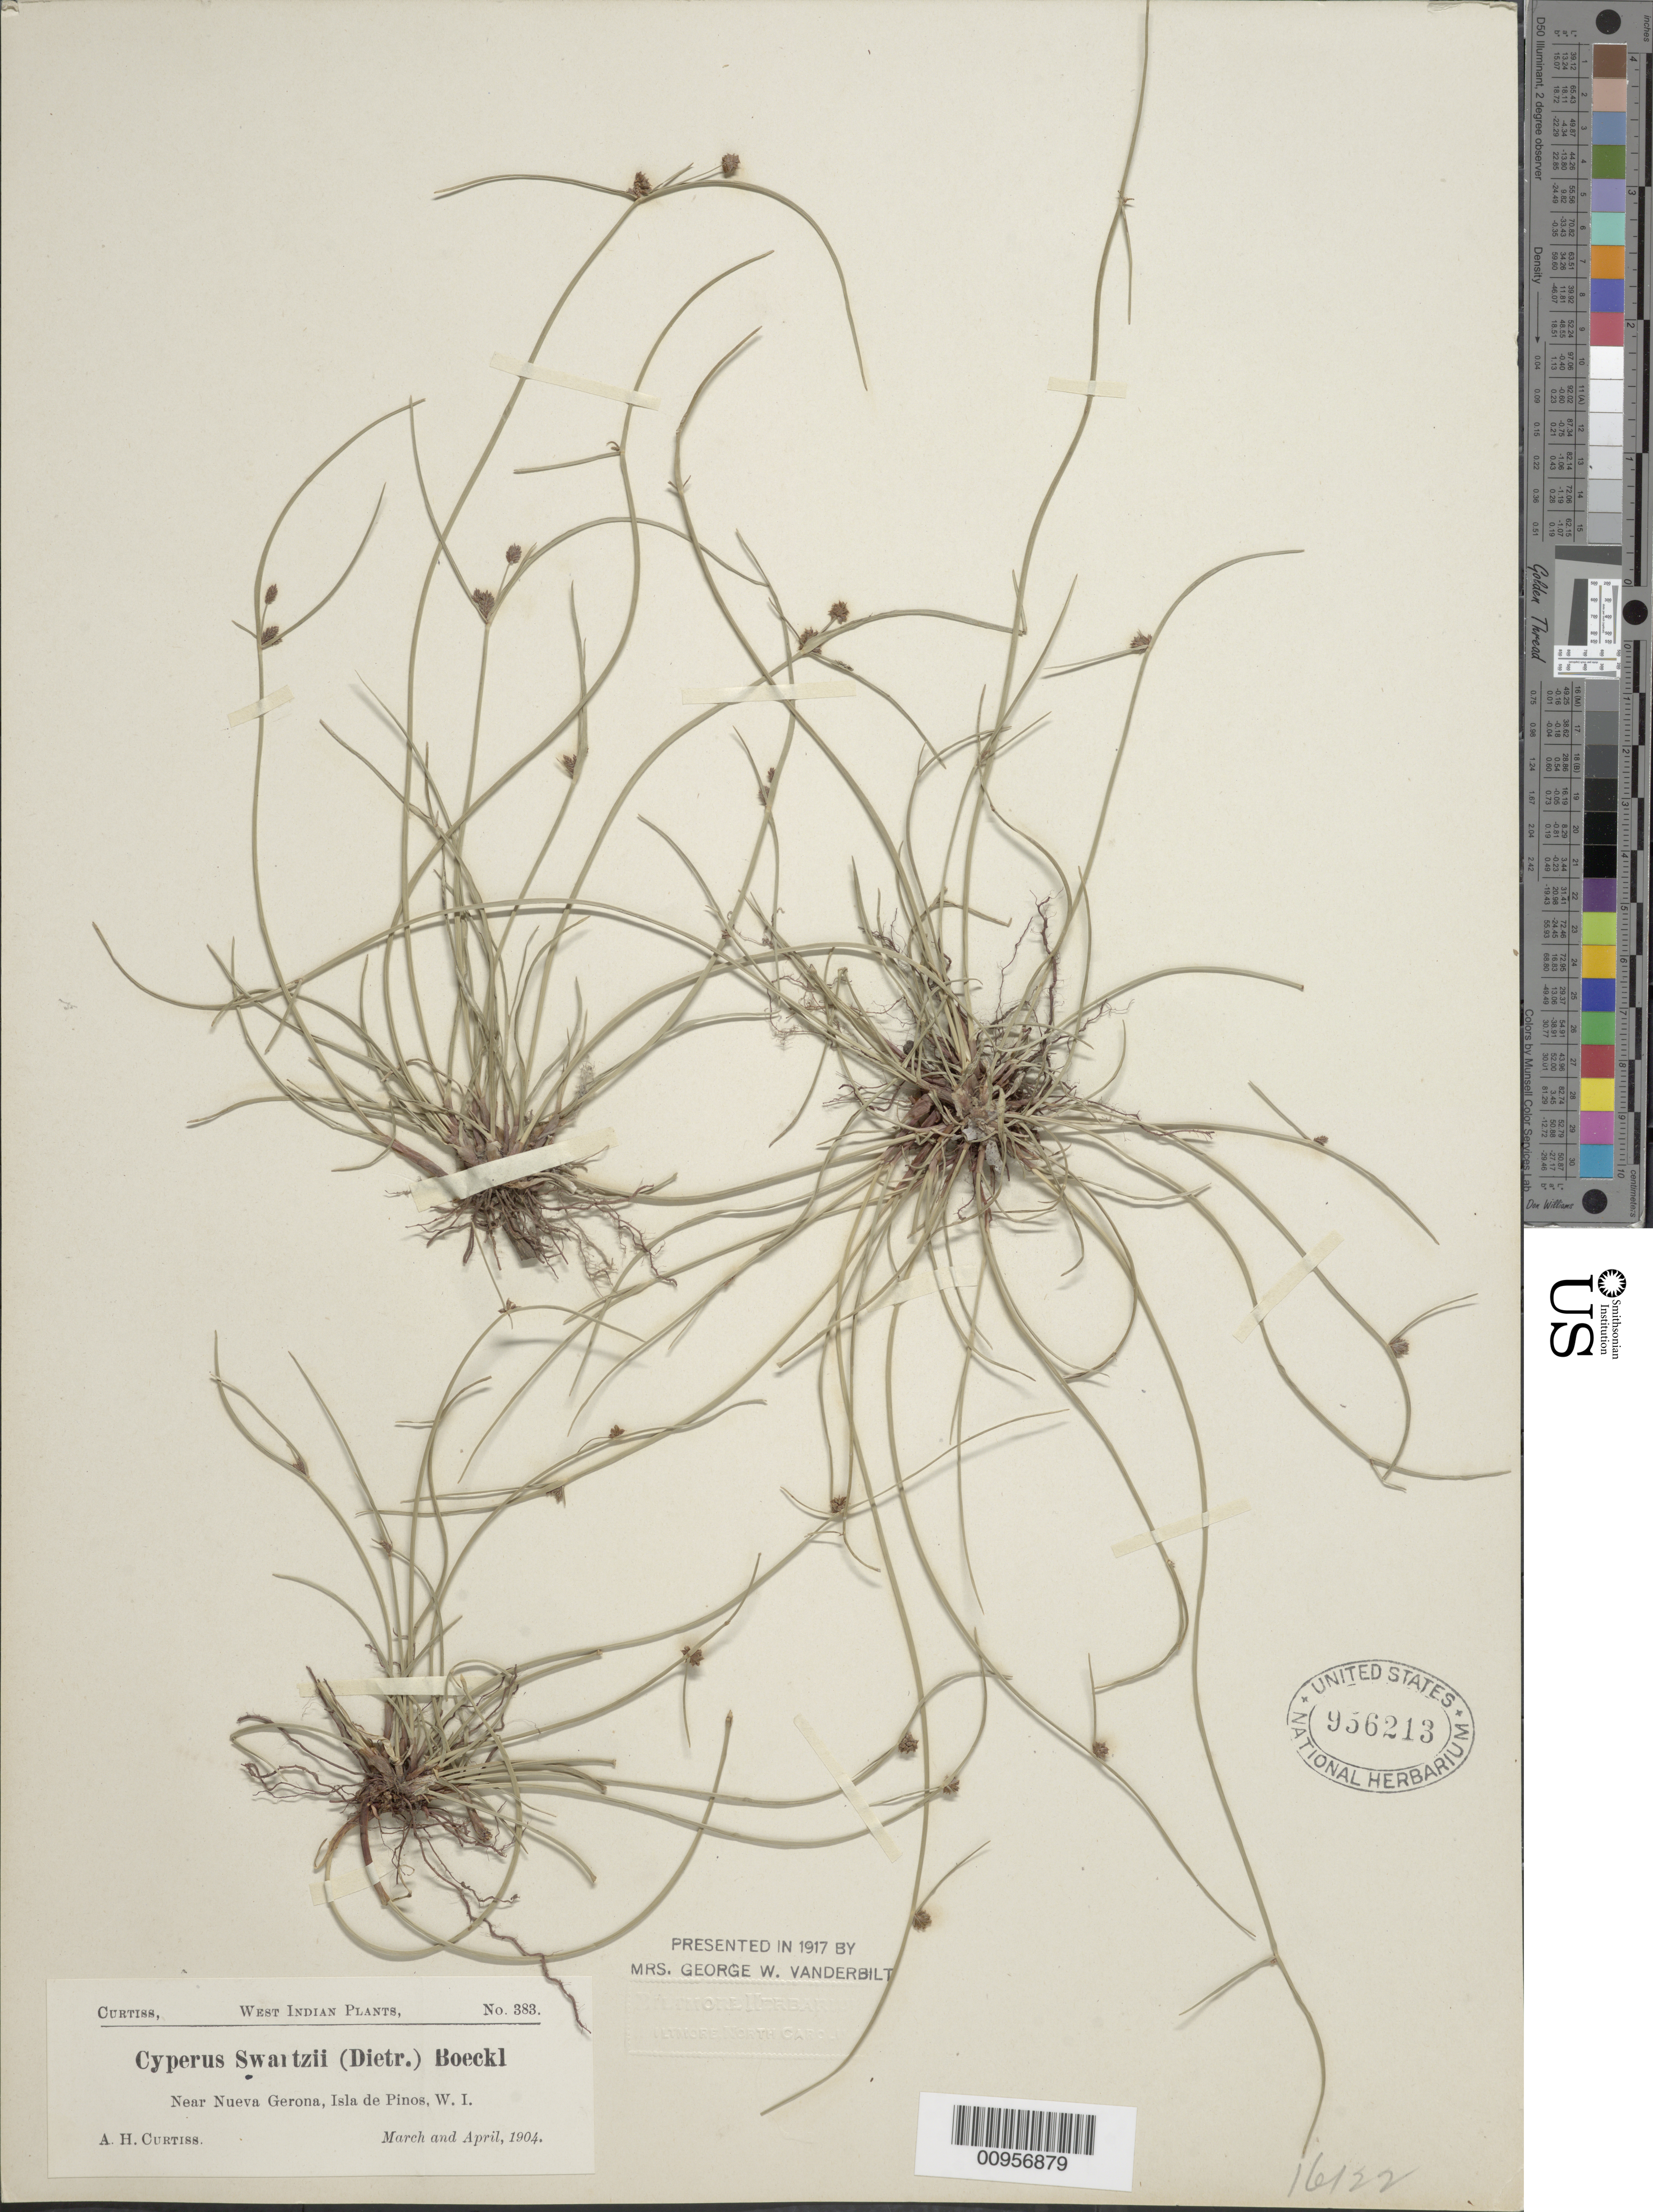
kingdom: Plantae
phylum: Tracheophyta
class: Liliopsida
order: Poales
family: Cyperaceae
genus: Cyperus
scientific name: Cyperus swartzii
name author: (A. Dietr.) Boeckeler ex Kük.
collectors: A. H. Curtiss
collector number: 383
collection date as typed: Mar 1904 and -- Apr 1904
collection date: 1904-03,1904-04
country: Cuba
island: Isla de la Juventud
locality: Isle of Pines, Near Nueva Gerona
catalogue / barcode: US 956213